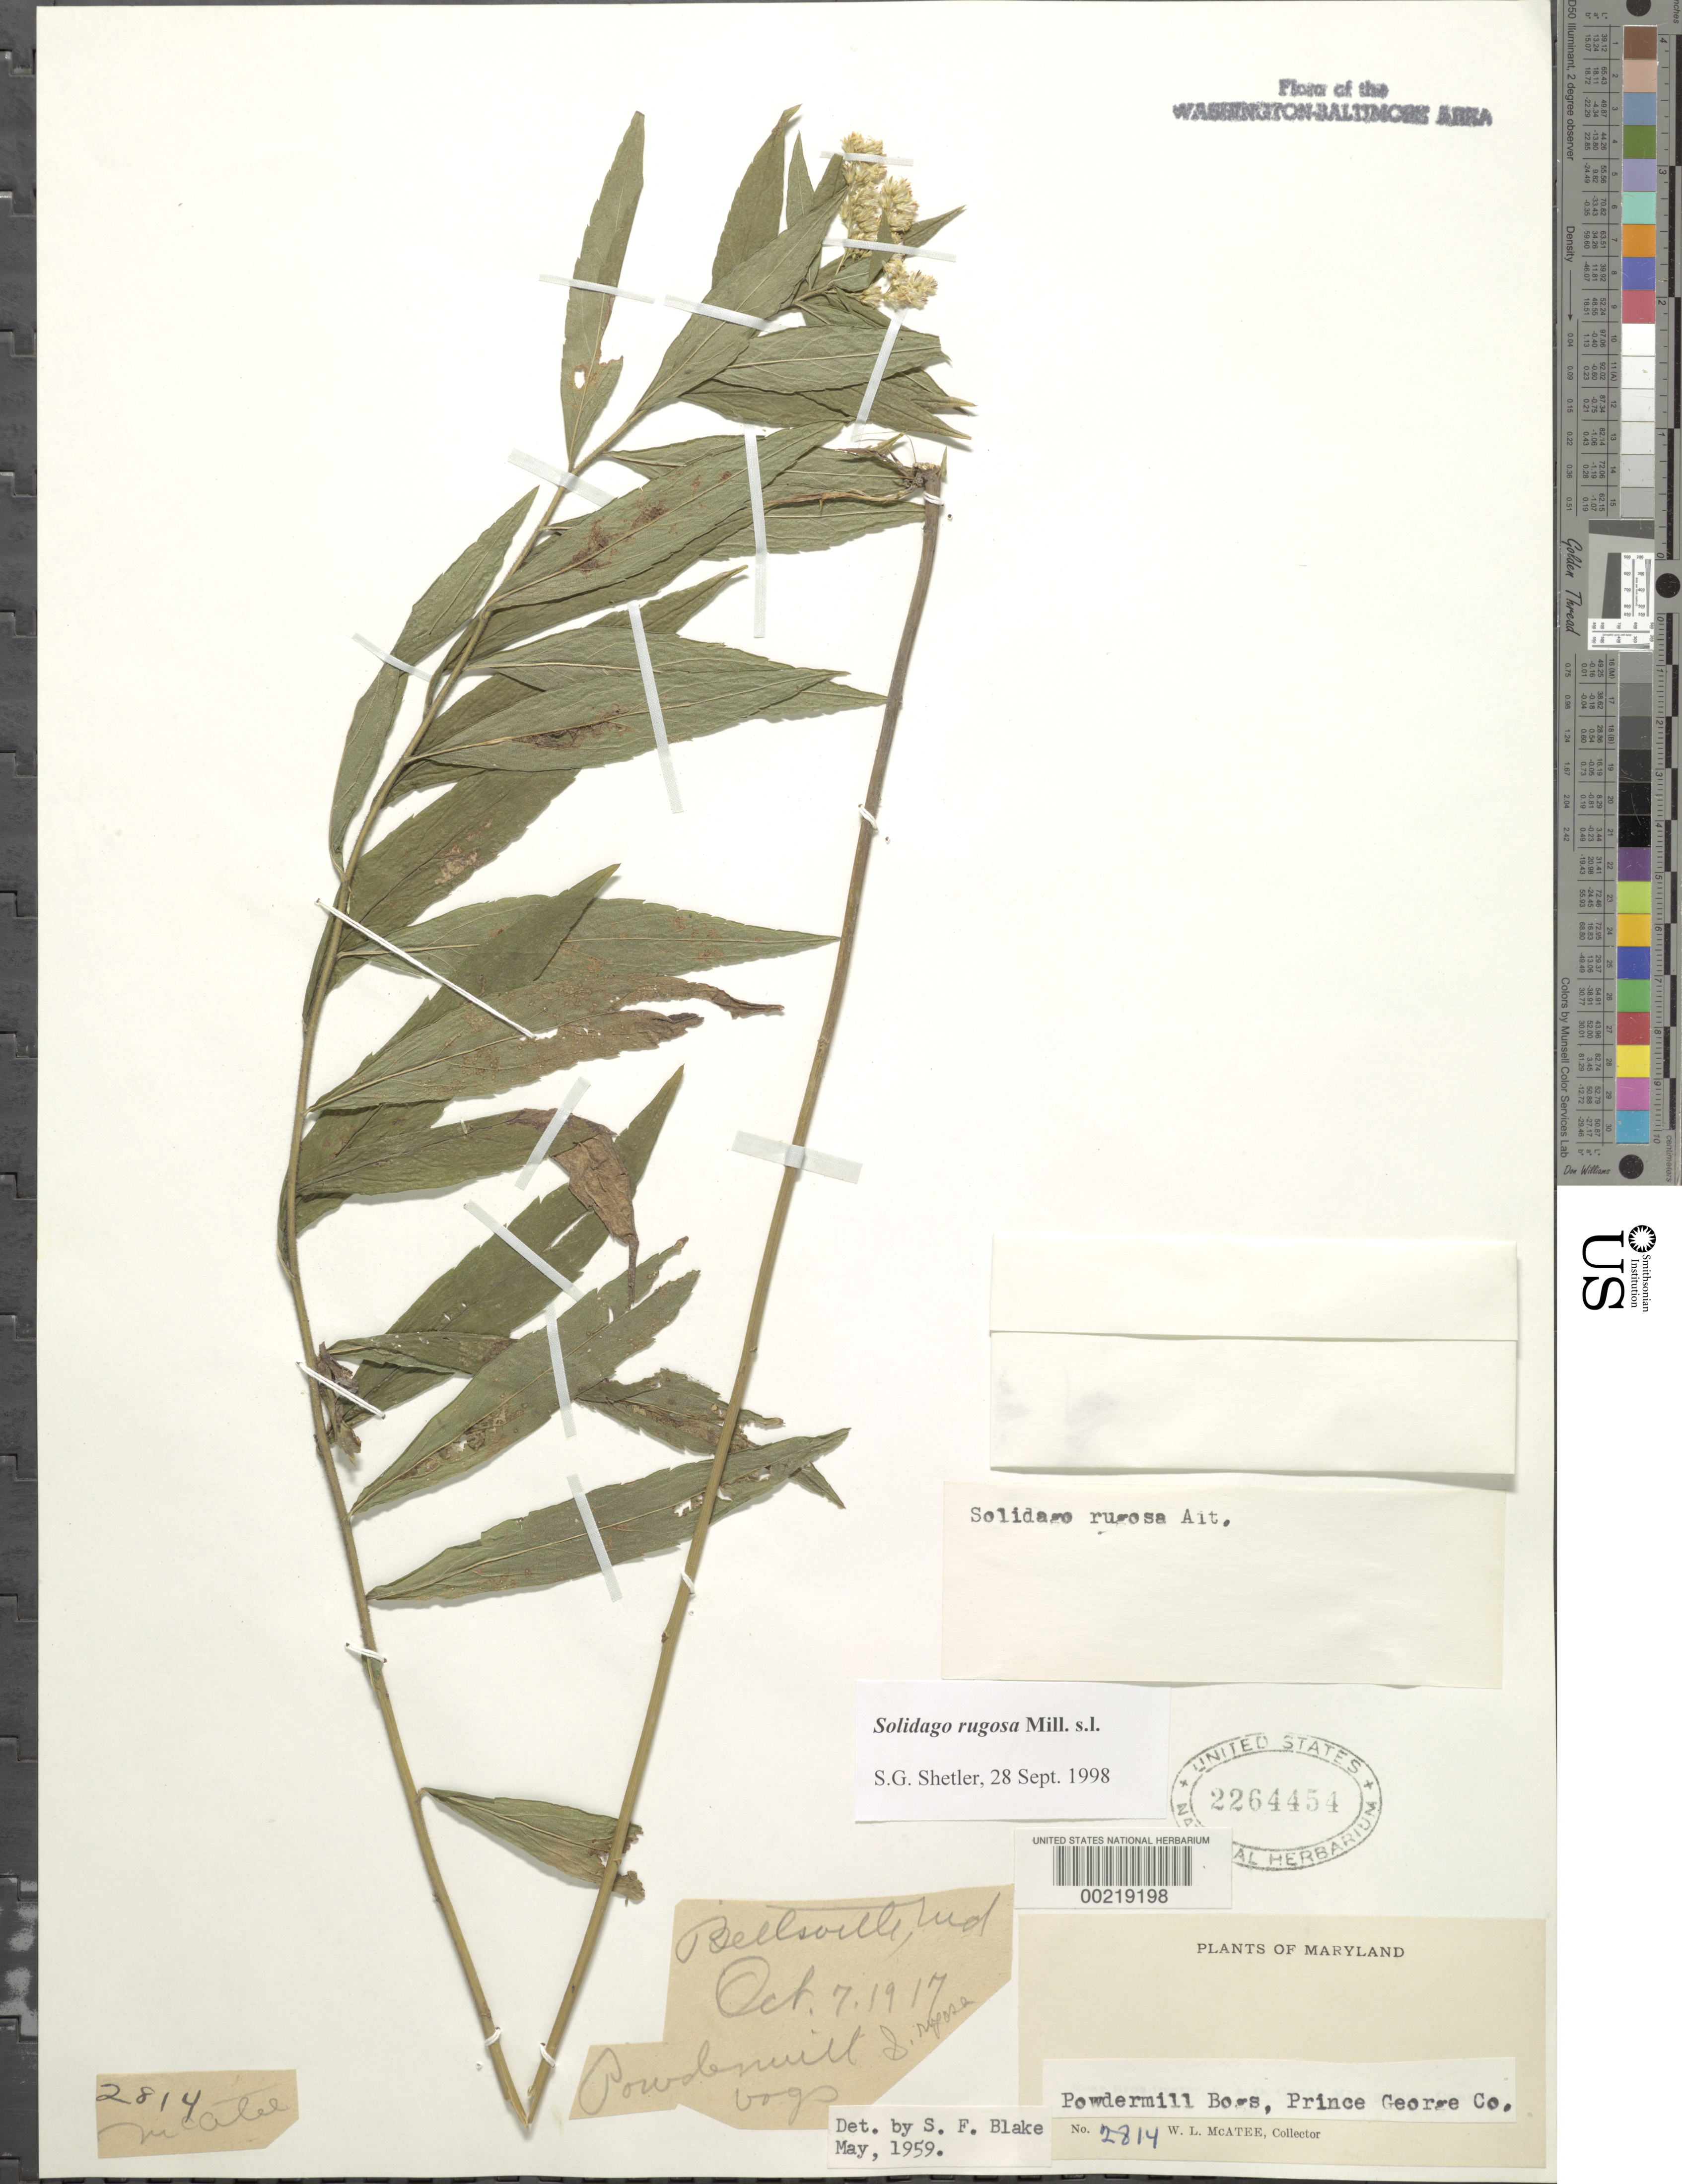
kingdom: Plantae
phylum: Tracheophyta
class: Magnoliopsida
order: Asterales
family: Asteraceae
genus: Solidago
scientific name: Solidago rugosa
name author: Mill.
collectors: W. McAtee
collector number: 2814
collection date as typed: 07 Oct 1917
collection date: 1917-10-07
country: United States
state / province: Maryland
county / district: Prince George's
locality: Powdermill Bogs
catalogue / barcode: US 2264454